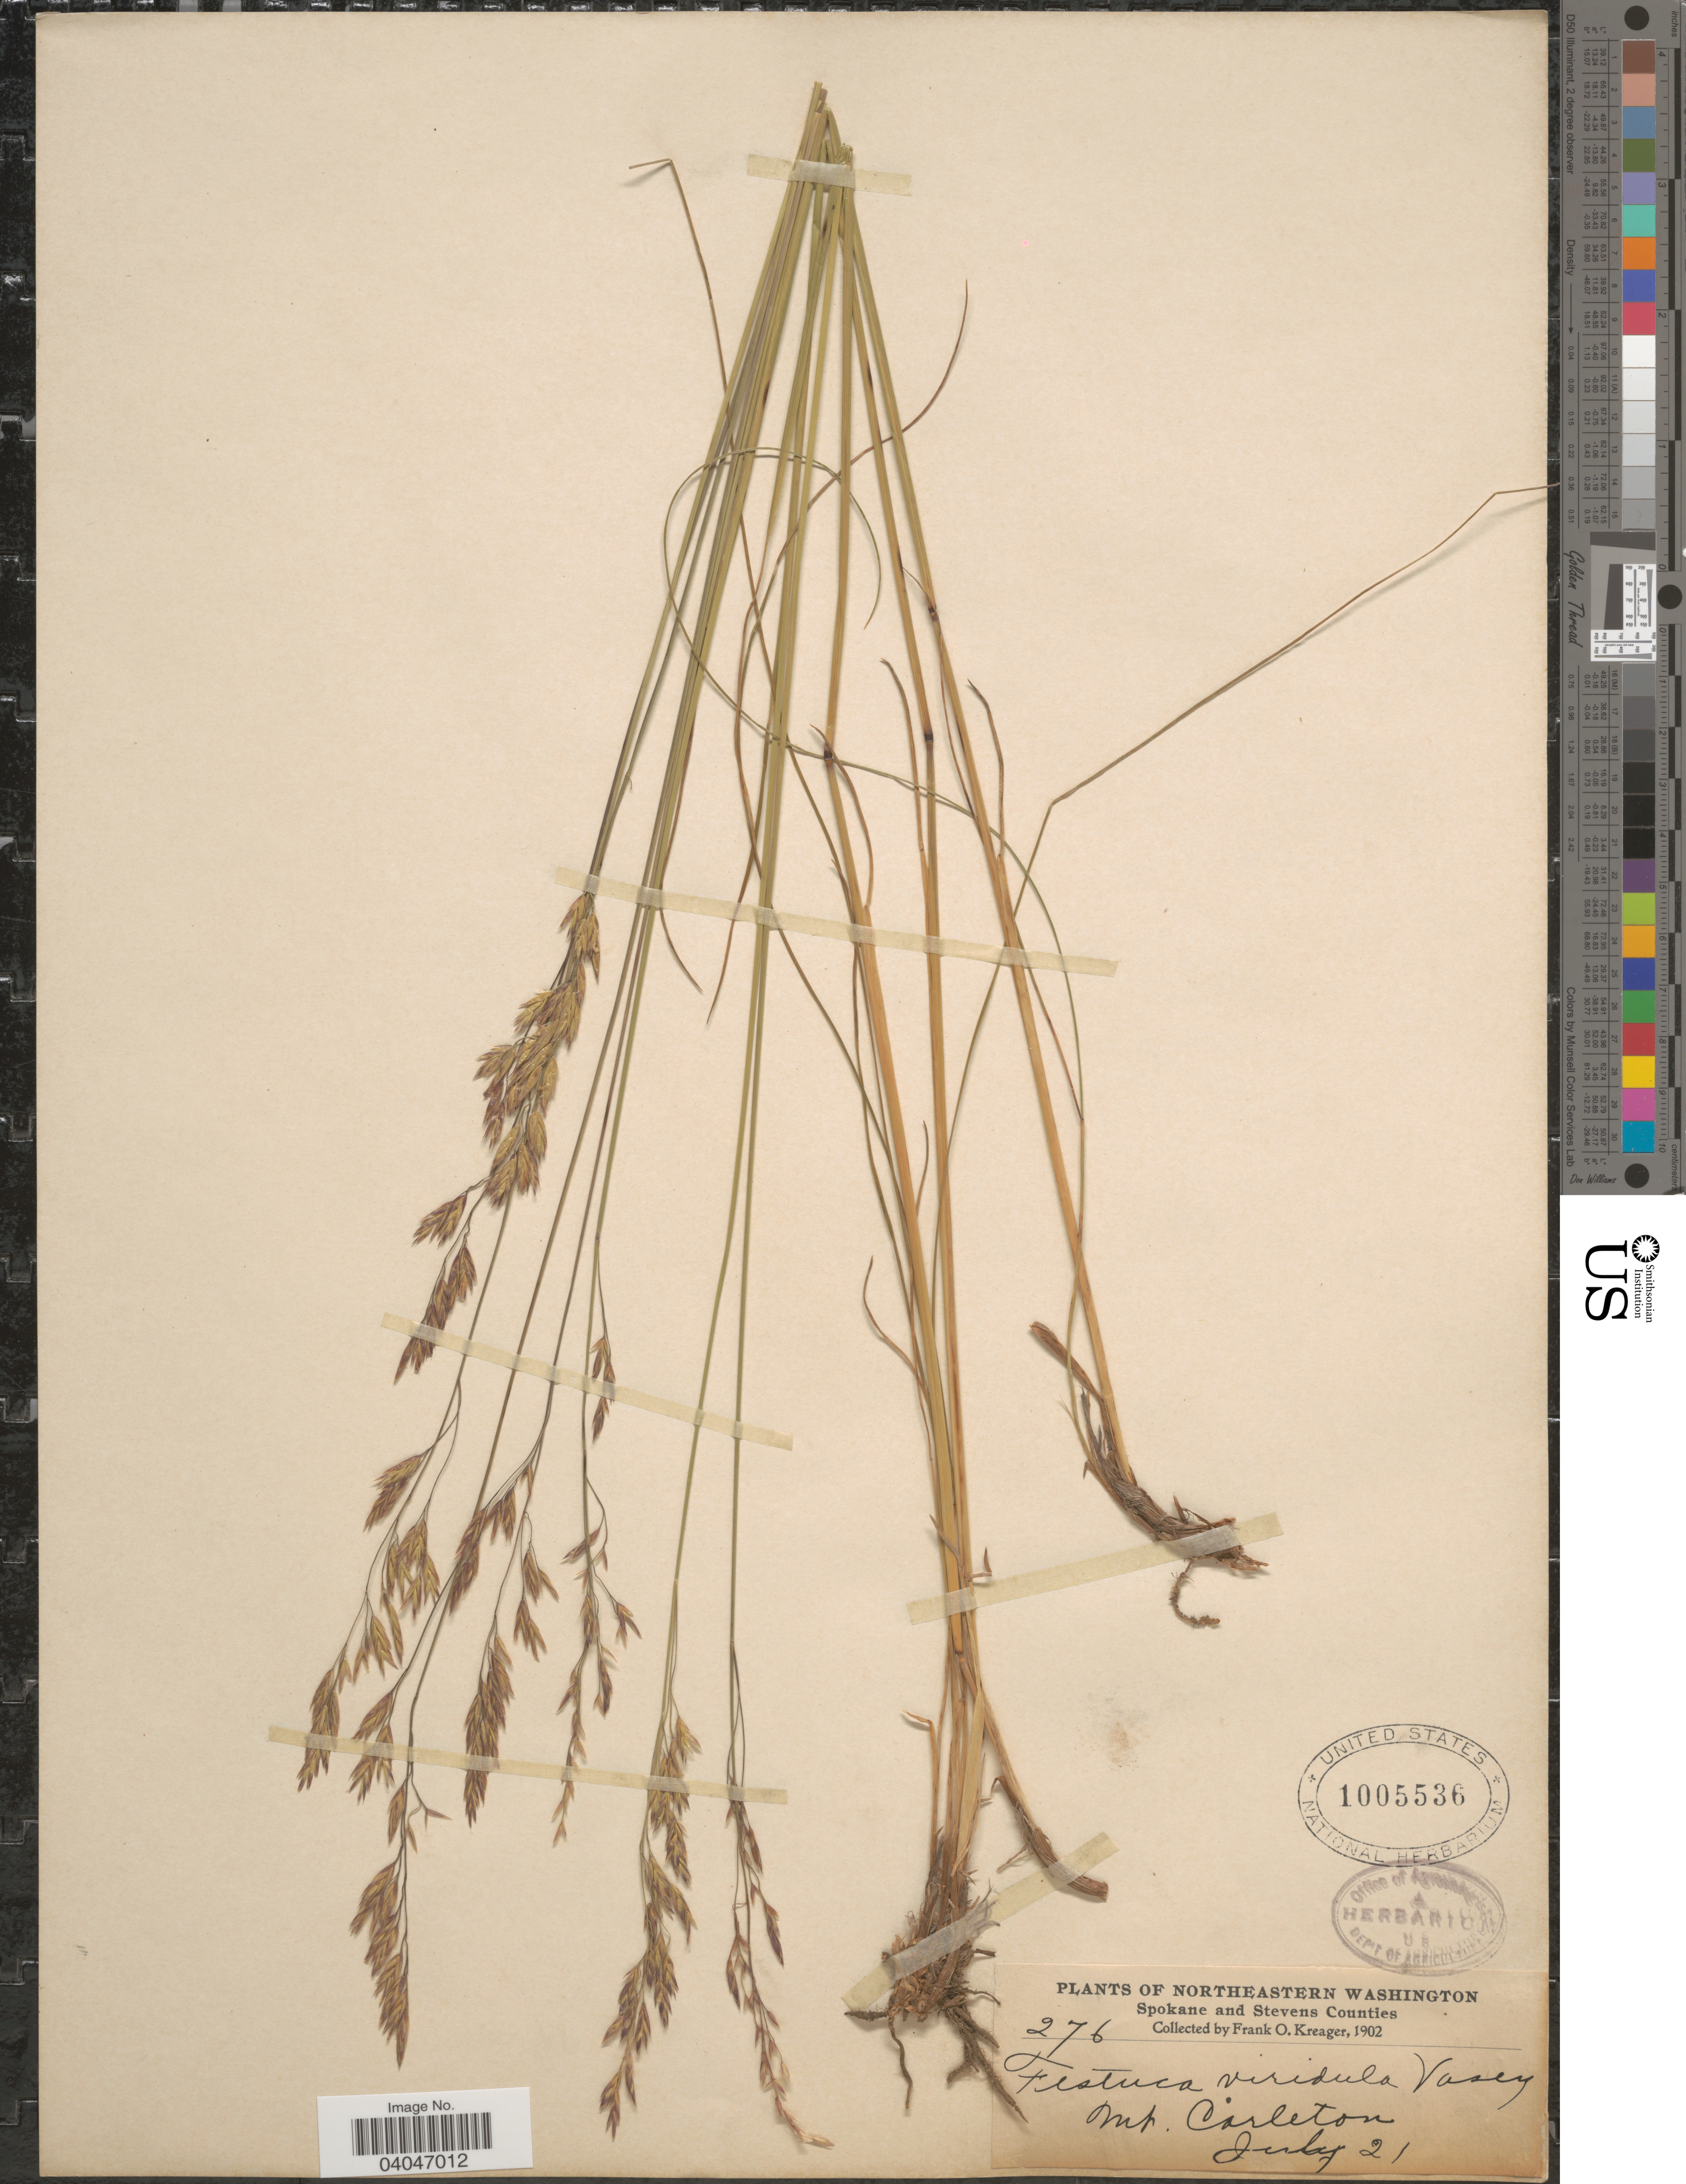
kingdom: Plantae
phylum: Tracheophyta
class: Liliopsida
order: Poales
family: Poaceae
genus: Festuca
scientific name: Festuca viridula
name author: Vasey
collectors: F. Kreager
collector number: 276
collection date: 1902-07-21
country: United States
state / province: Washington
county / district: Spokane / Stevens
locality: Northeastern Washington. Spokane and Stevens Counties. Mt. Carleton.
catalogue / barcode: US 1005536